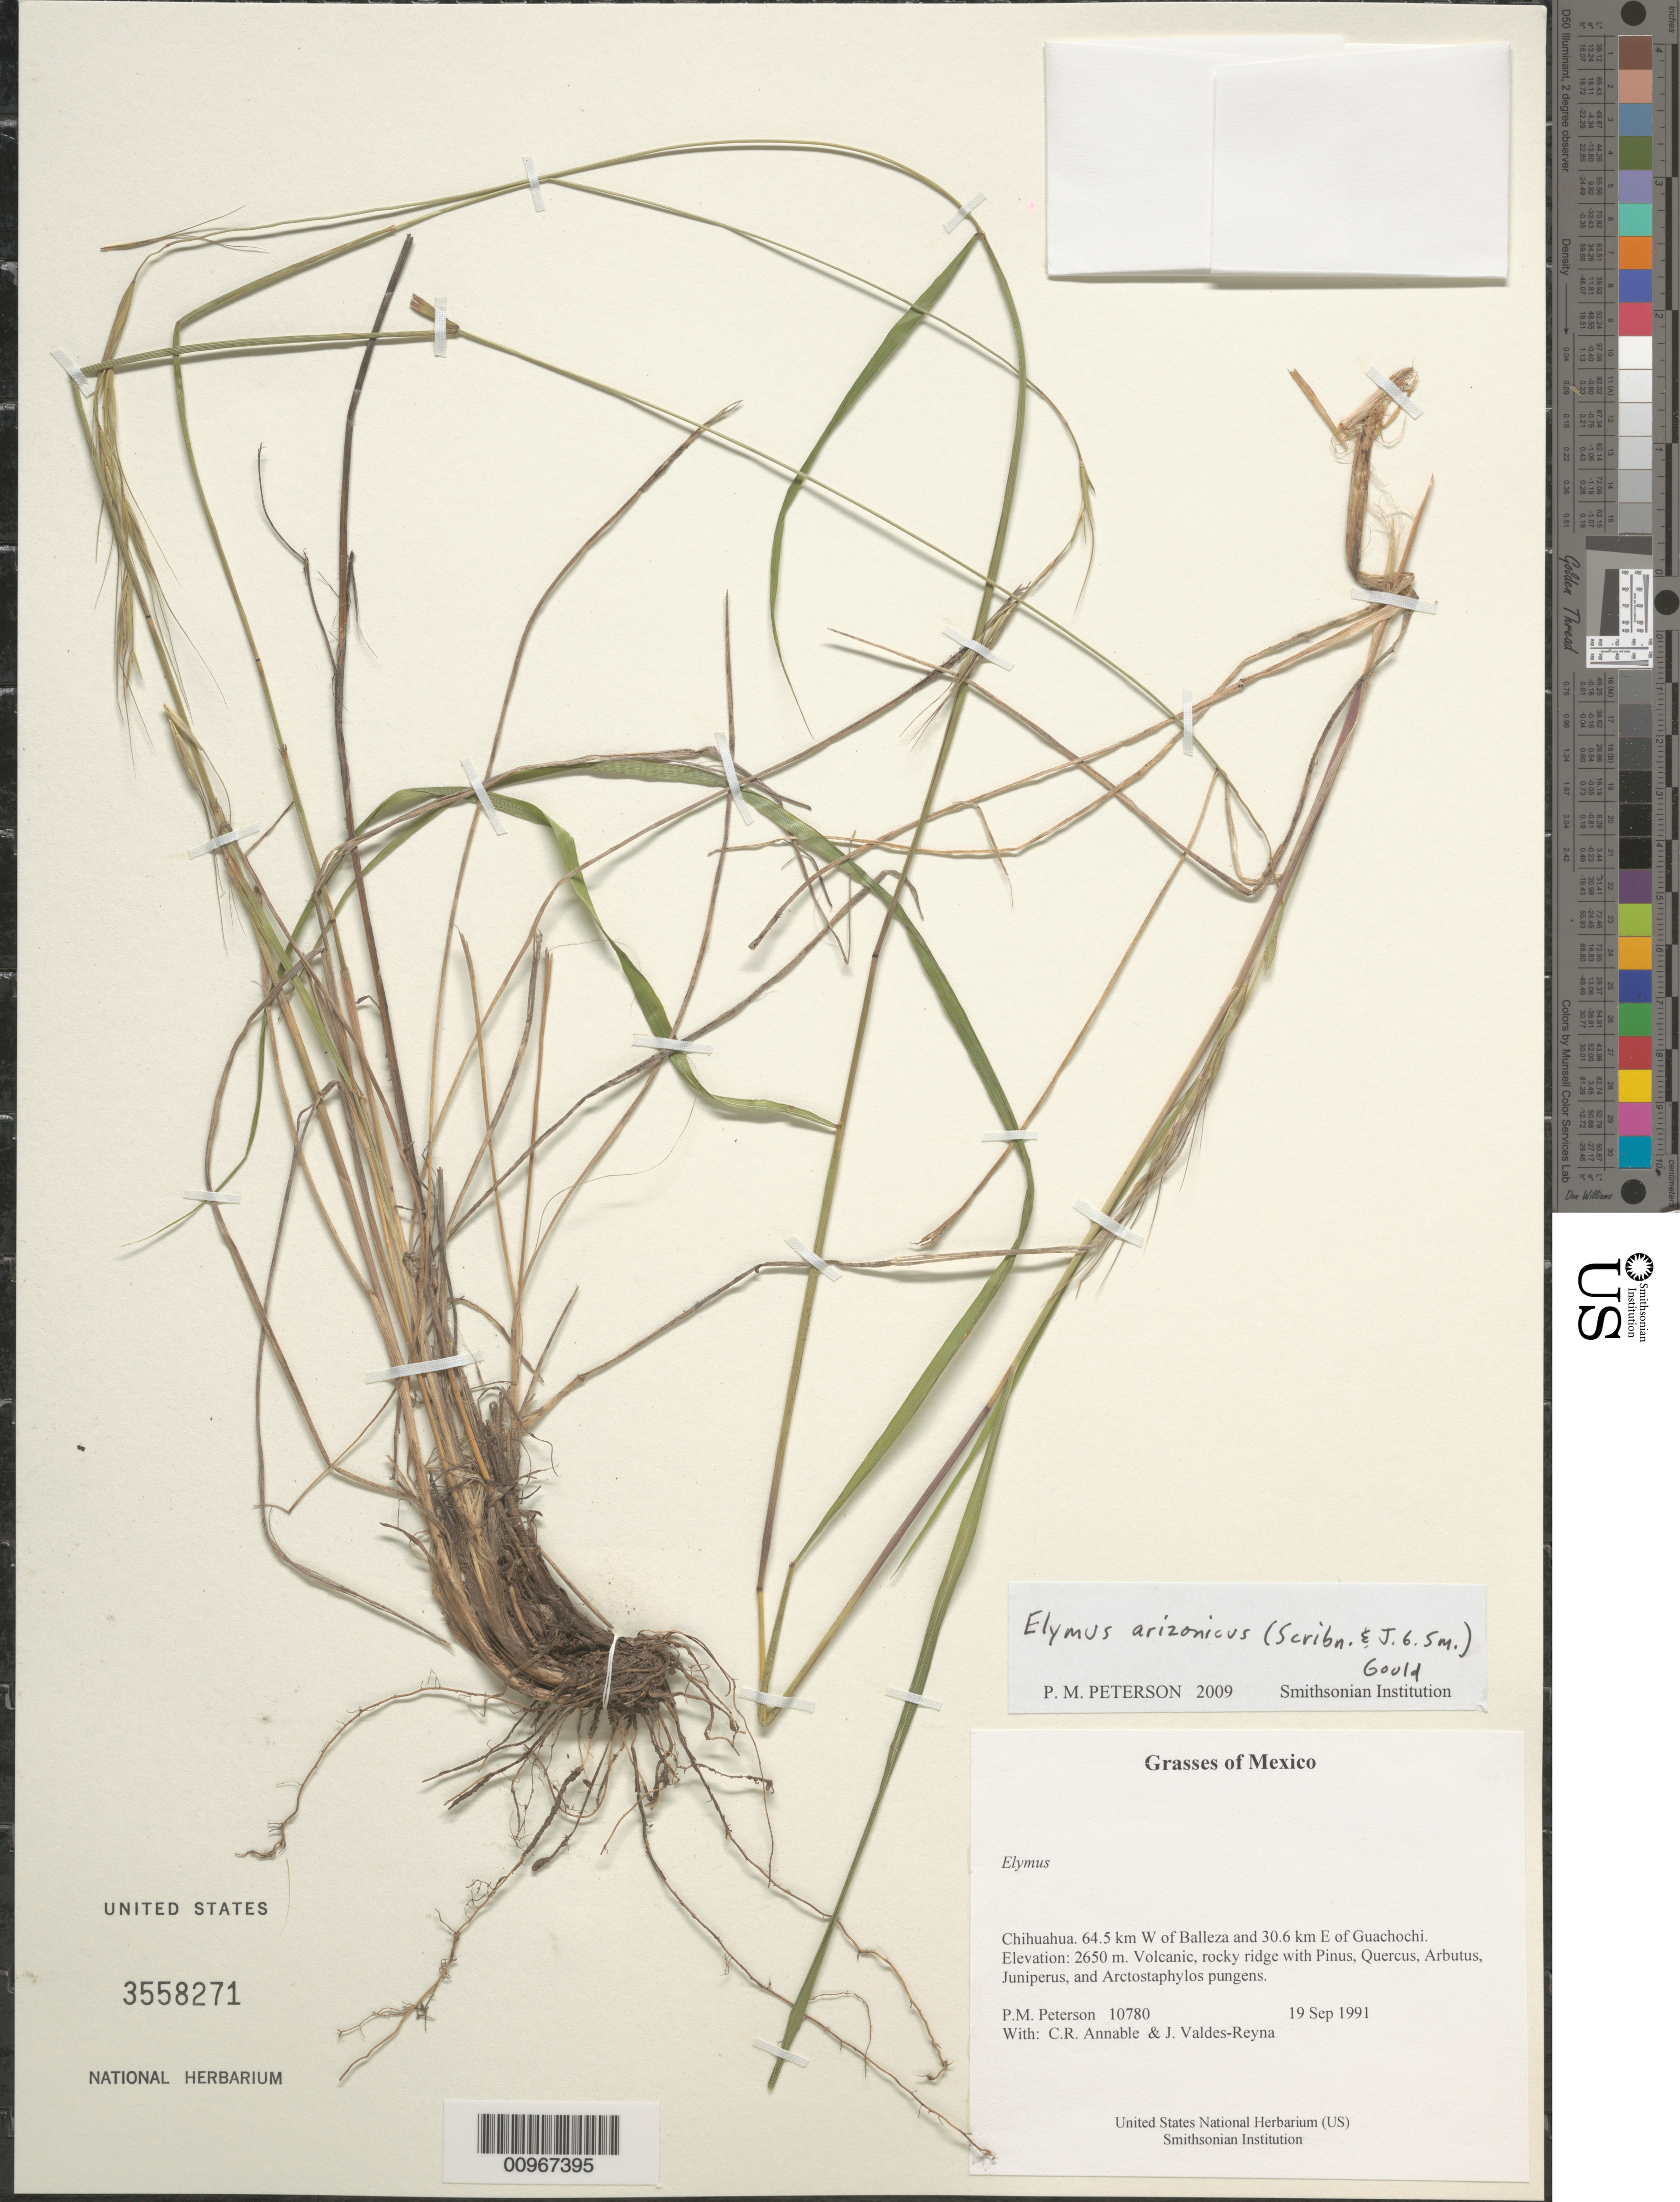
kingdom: Plantae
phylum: Tracheophyta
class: Liliopsida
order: Poales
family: Poaceae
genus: Elymus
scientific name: Elymus arizonicus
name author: (Scribn. & J.G. Sm.) Gould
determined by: Peterson, Paul M., (BOT), Smithsonian Institution - National Museum of Natural History (UNITED STATES)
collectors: P. M. Peterson, C. R. Annable & J. Valdés-Reyna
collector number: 10780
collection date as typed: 19 Sep 1991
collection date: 1991-09-19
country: Mexico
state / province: Chihuahua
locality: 64.5 km W of Balleza and 30.6 km E of Guachochi.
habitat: Volcanic, rocky ridge with Pinus, Quercus, Arbutus, Juniperus, and Arctostaphylos pungens.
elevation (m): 2650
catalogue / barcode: US 3558271